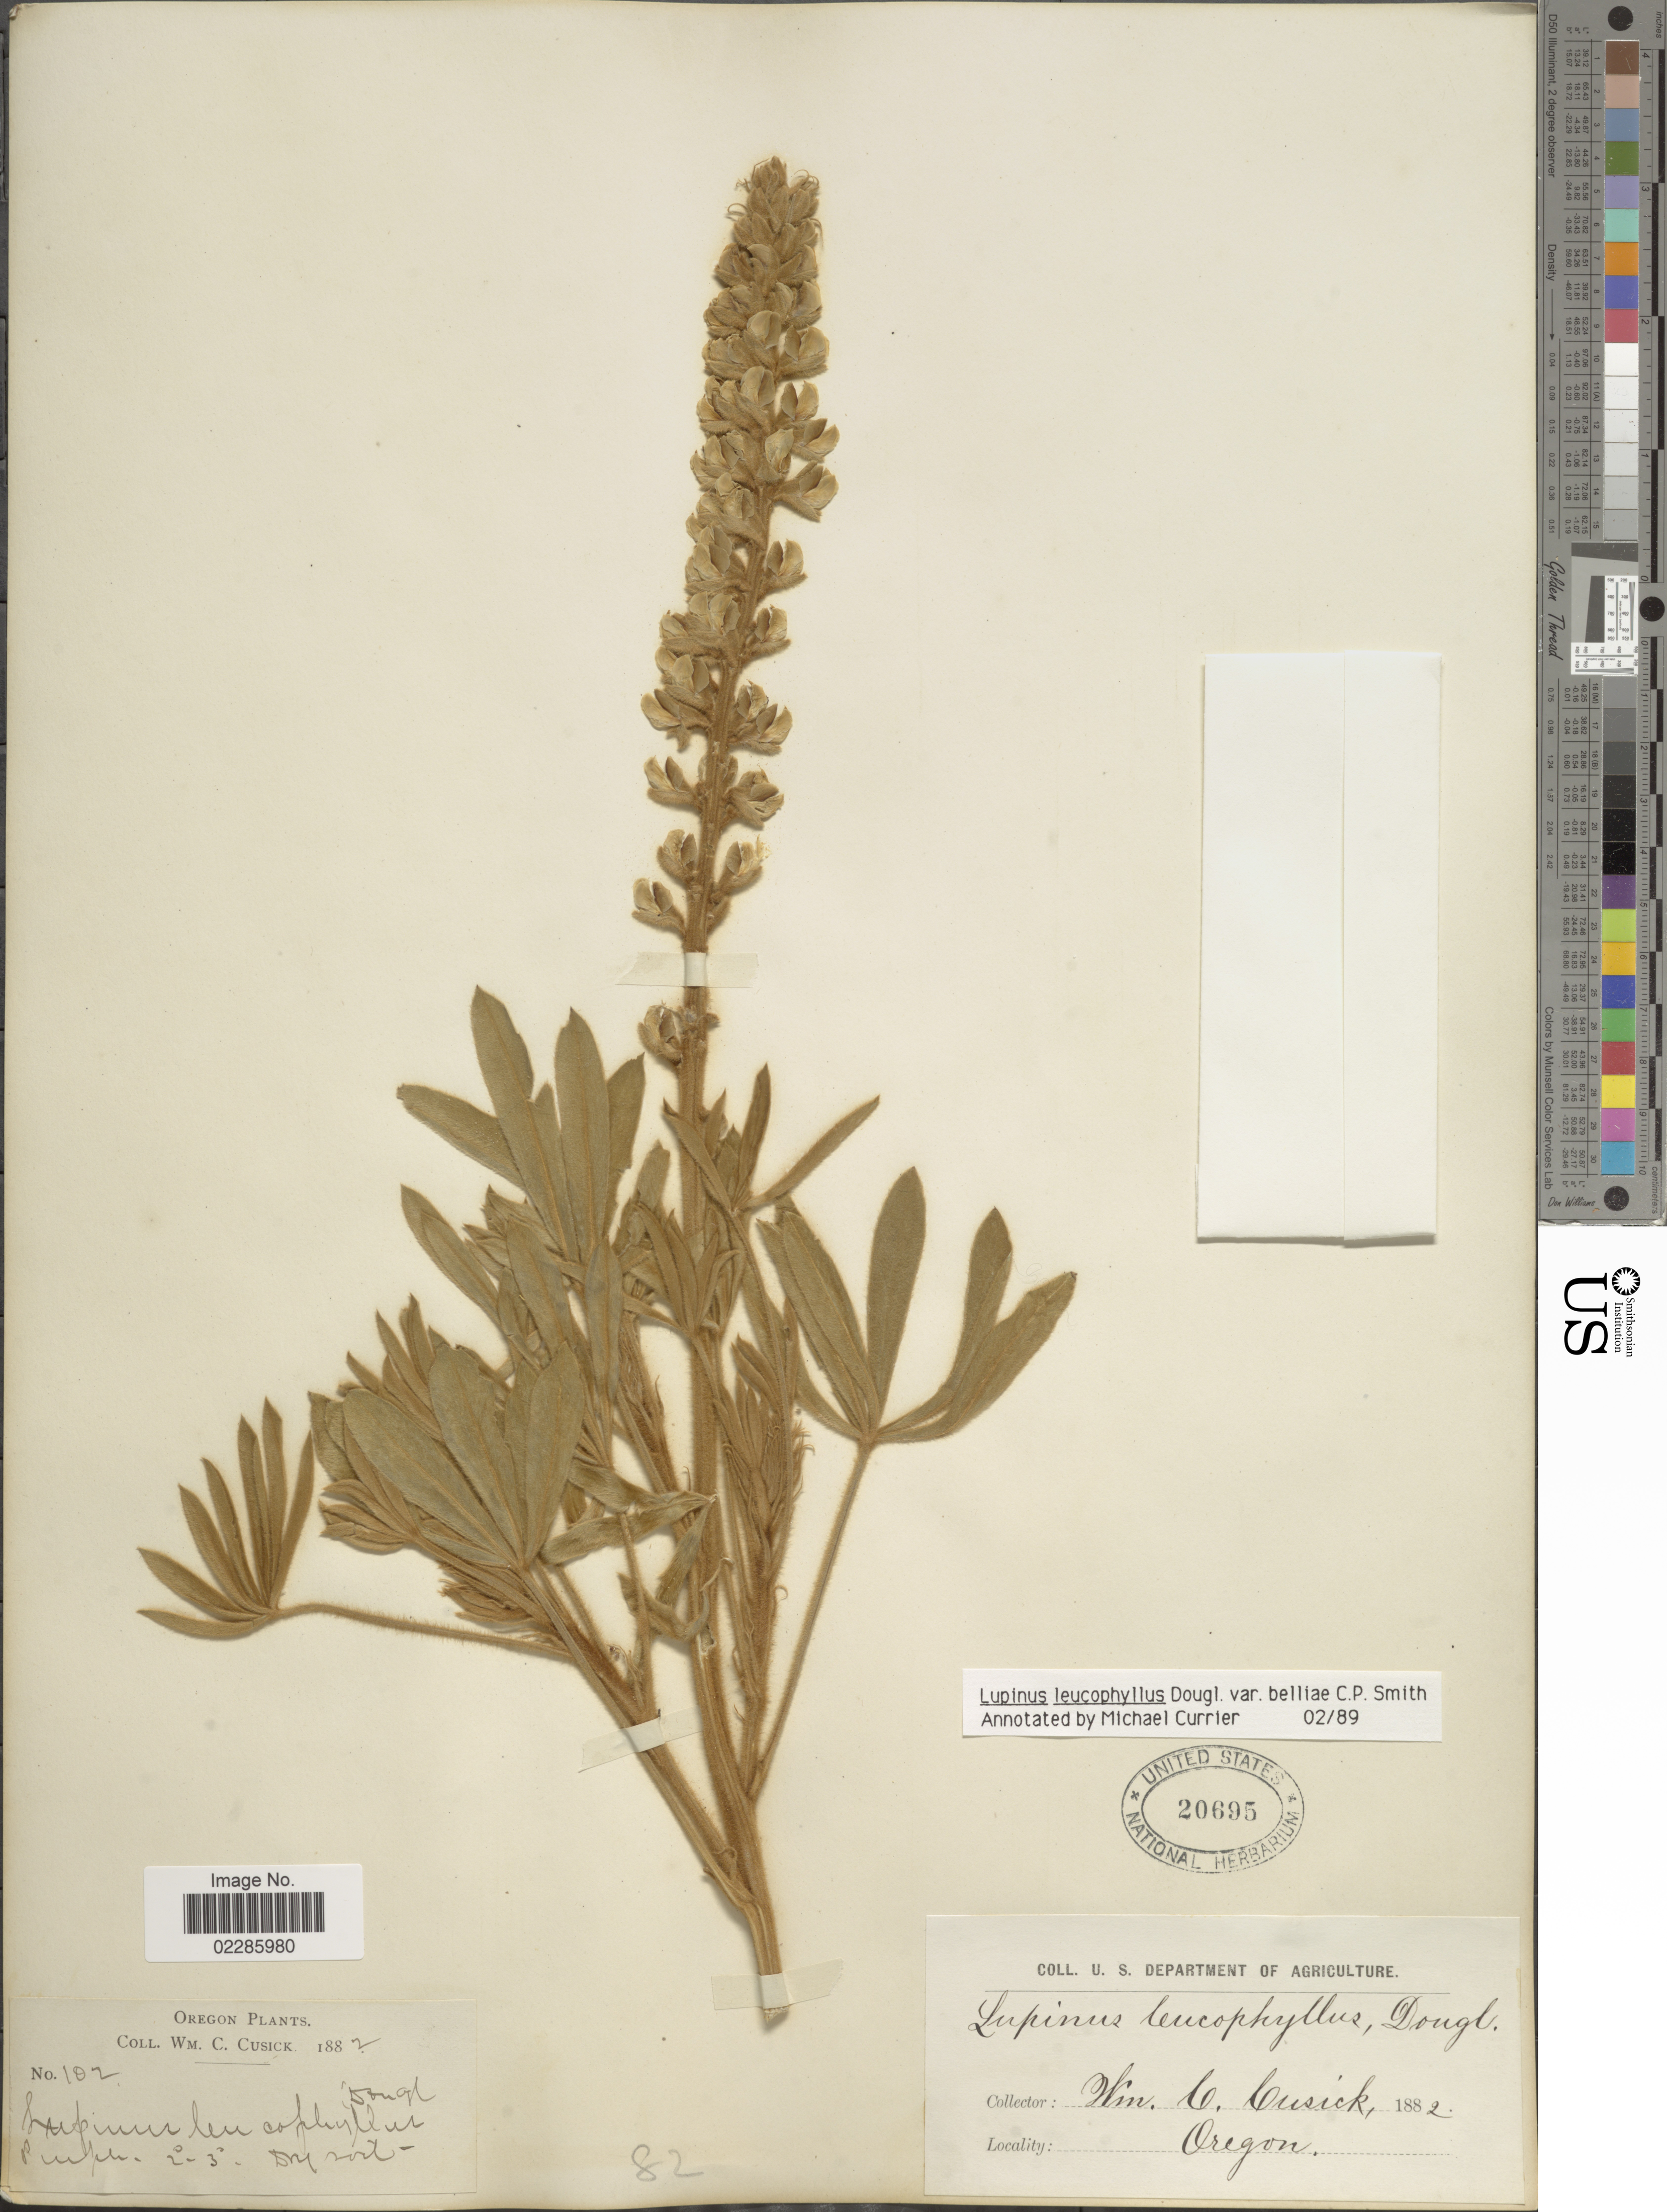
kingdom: Plantae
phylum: Tracheophyta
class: Magnoliopsida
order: Fabales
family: Fabaceae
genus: Lupinus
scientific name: Lupinus leucophyllus var. belliae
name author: C.P. Sm.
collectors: W. C. Cusick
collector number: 182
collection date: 1882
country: United States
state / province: Oregon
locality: Dry soil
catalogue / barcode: US 20695